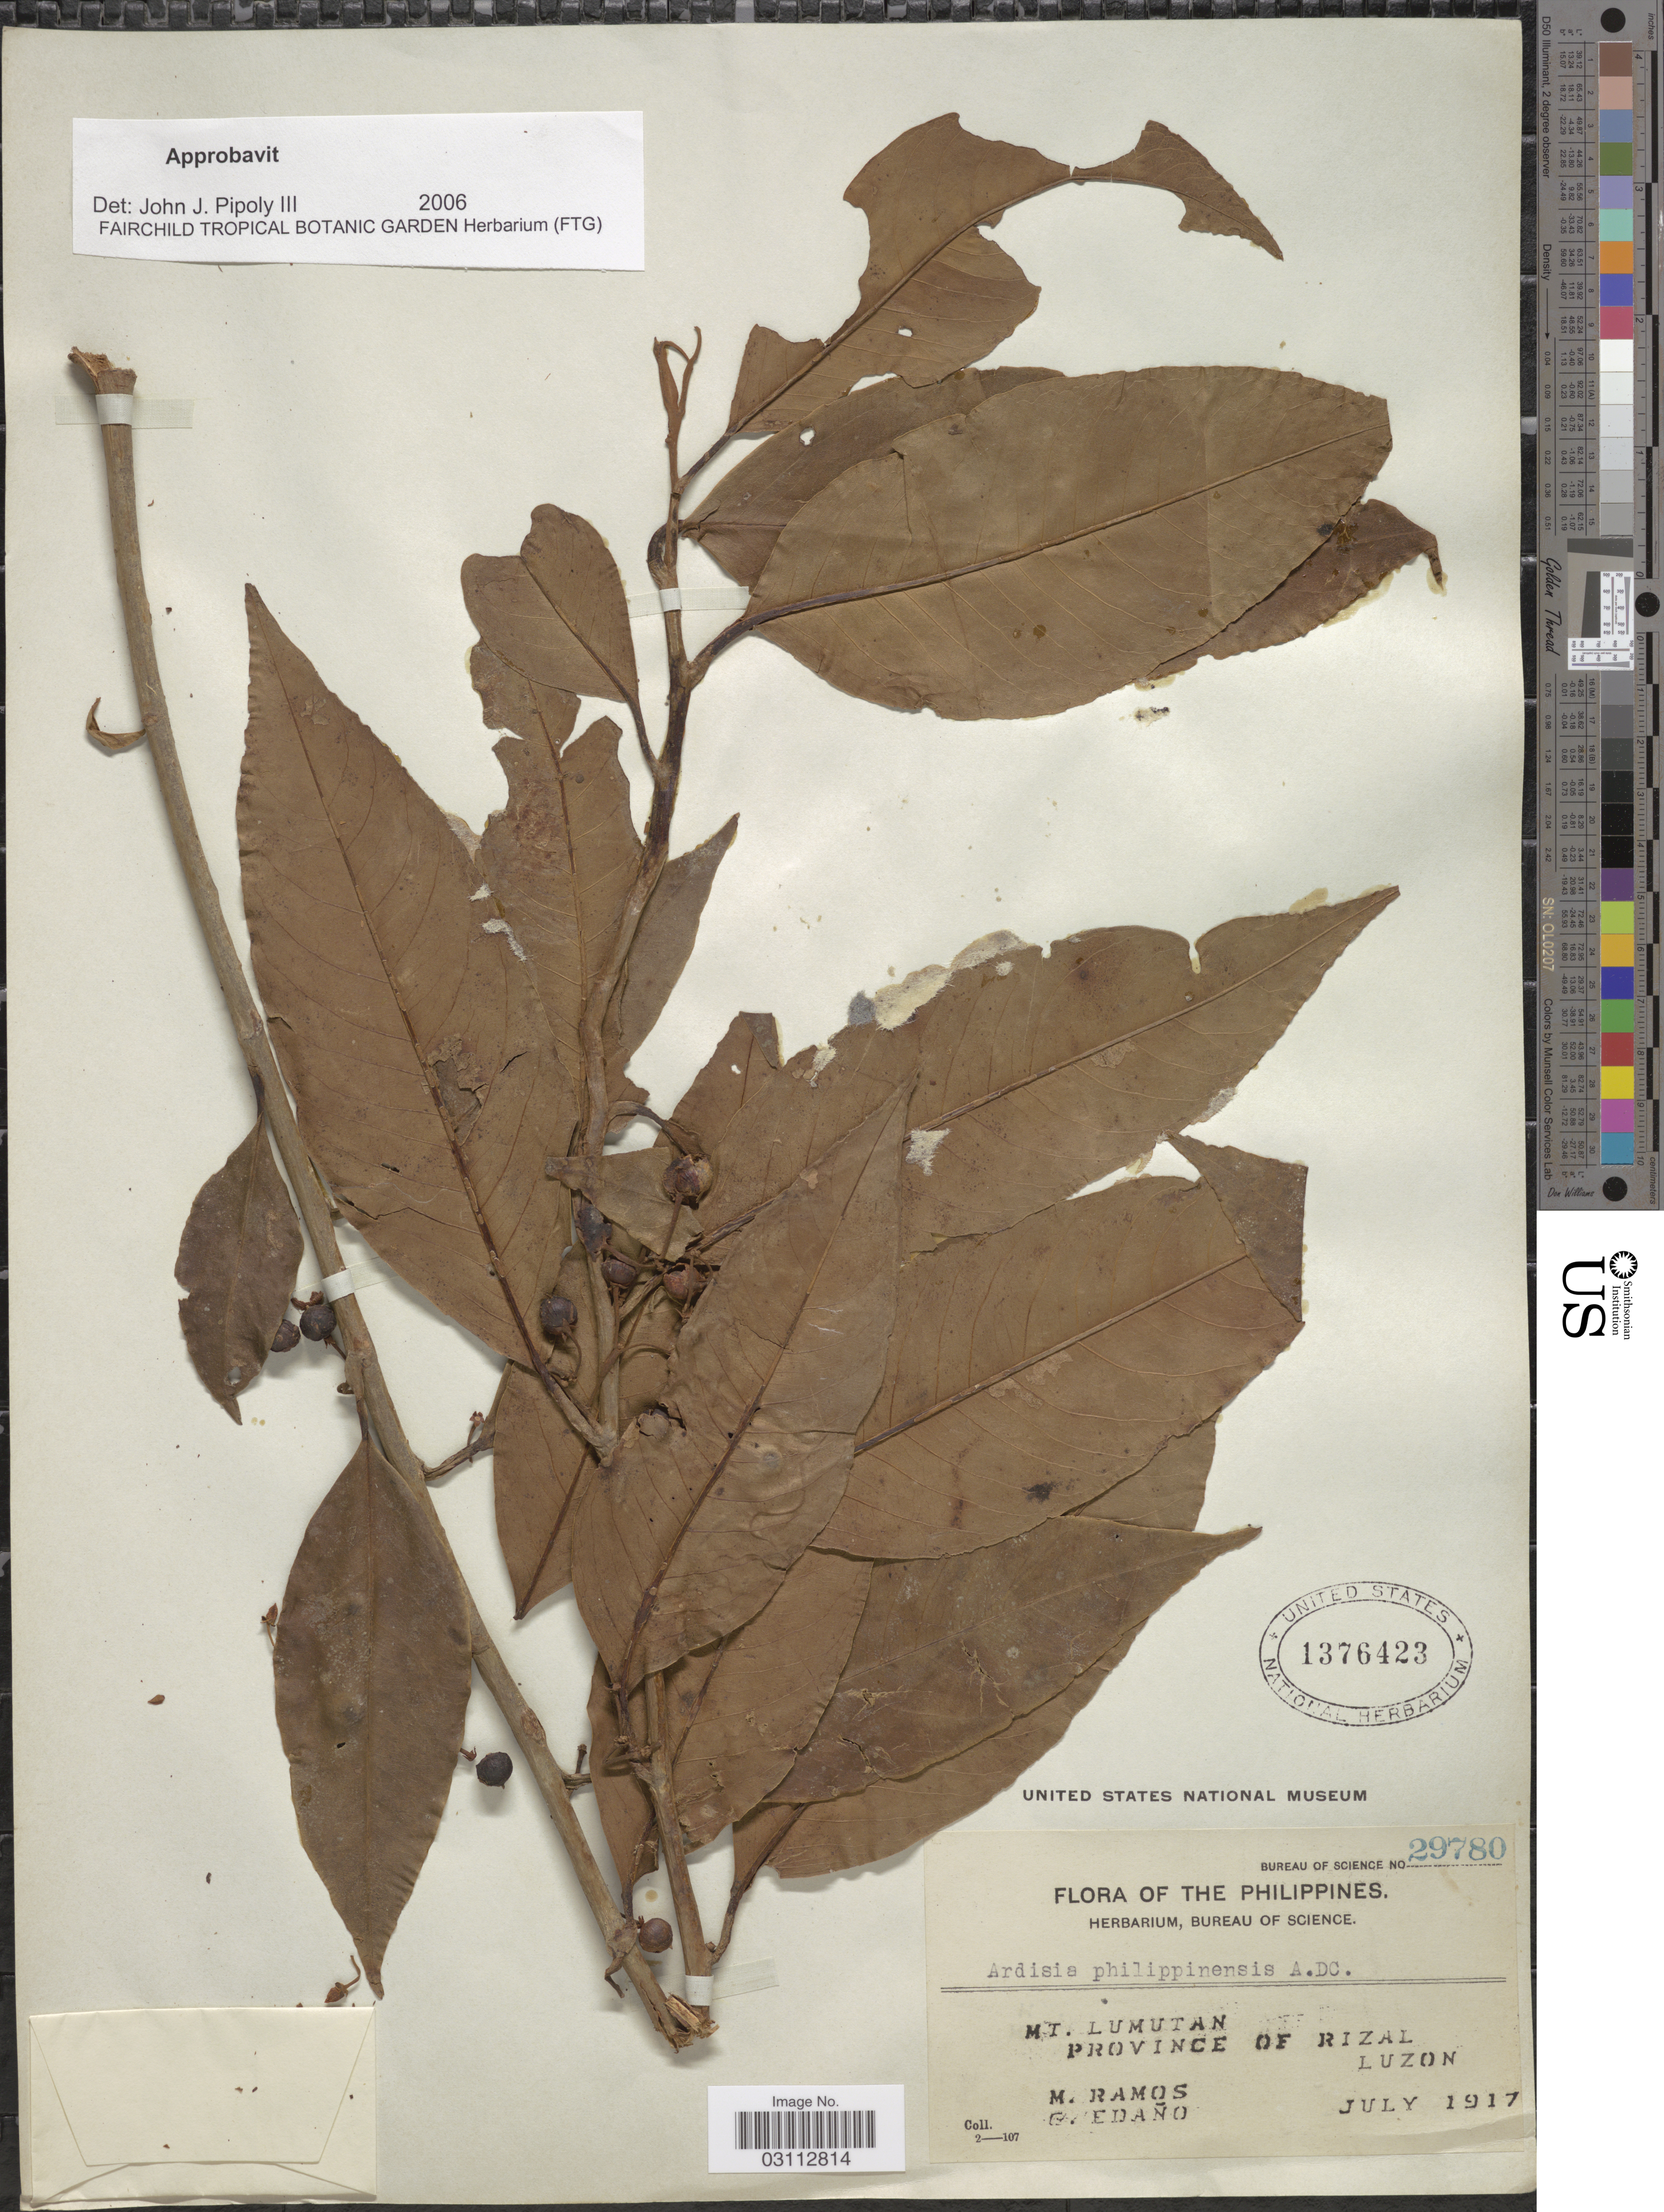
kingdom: Plantae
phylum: Tracheophyta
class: Magnoliopsida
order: Ericales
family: Primulaceae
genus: Ardisia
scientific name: Ardisia philippinensis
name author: A. DC.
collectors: M. Ramos & G. Edaño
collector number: Bureau of Science 29780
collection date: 1917-07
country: Philippines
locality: Mt. Lumutan. Province of Rizal. Luzon.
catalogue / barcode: US 1376423